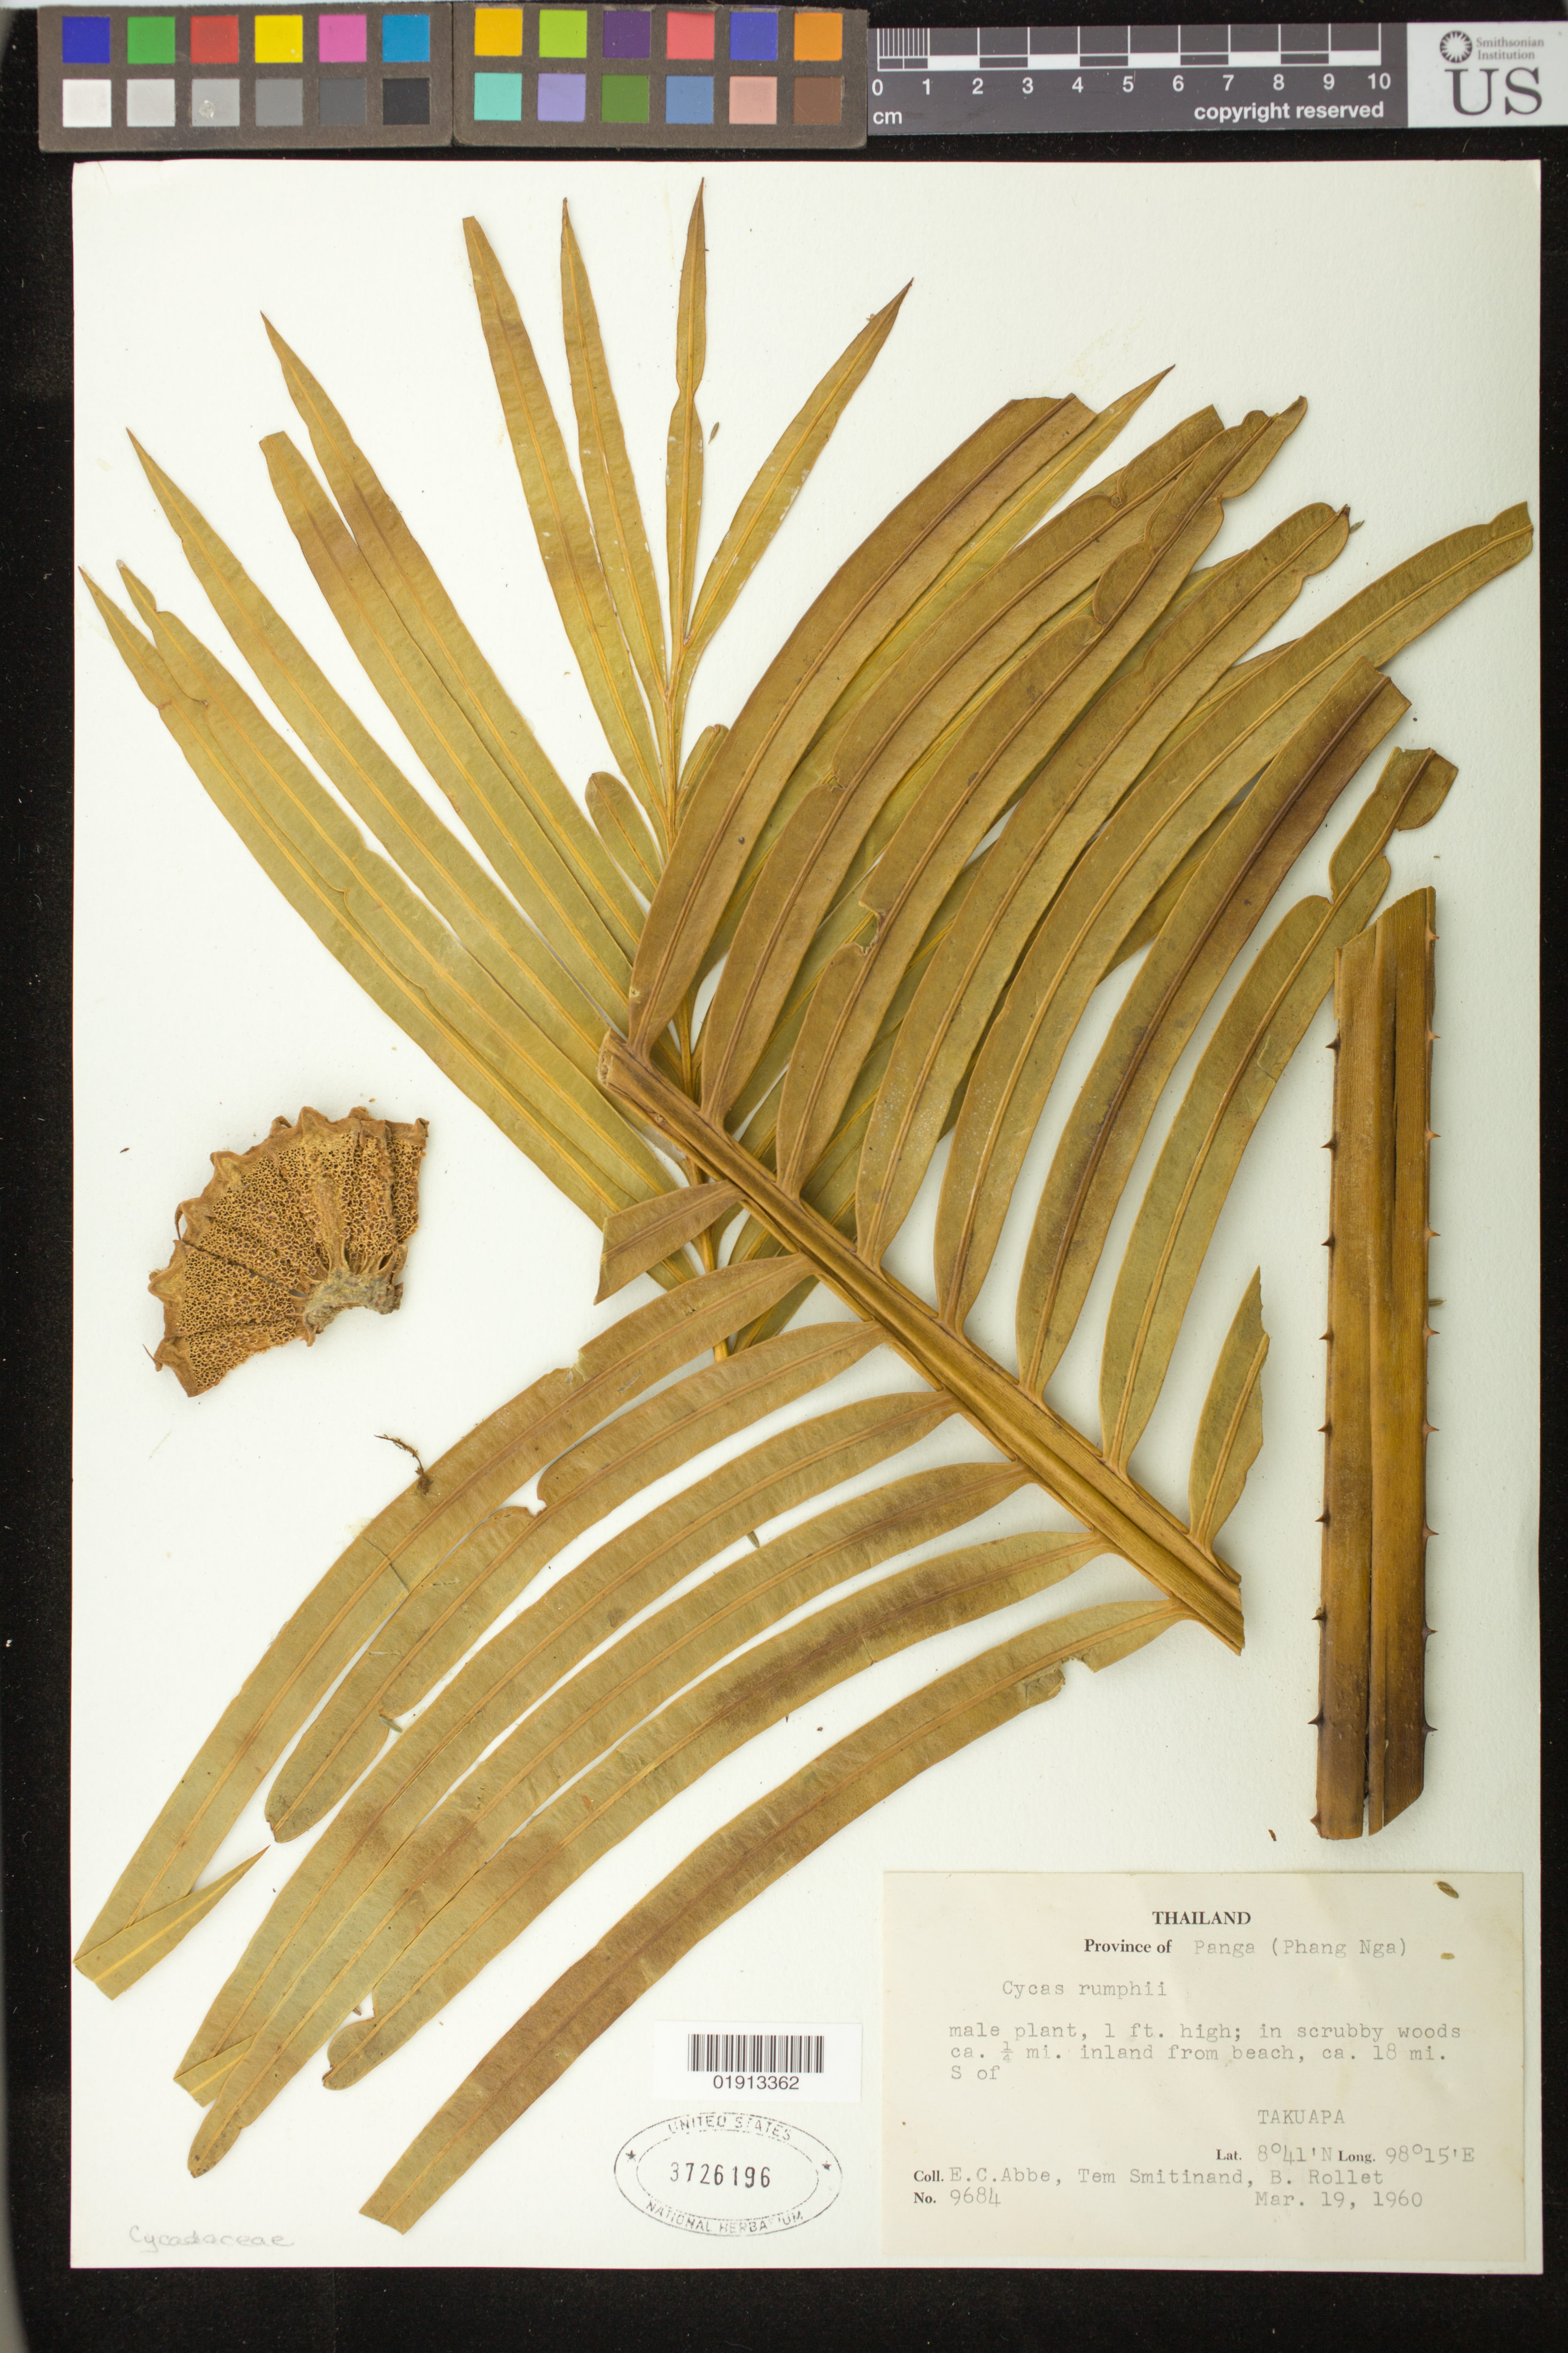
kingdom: Plantae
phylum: Tracheophyta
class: Cycadopsida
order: Cycadales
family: Cycadaceae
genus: Cycas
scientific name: Cycas rumphii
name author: Miq.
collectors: E. C. Abbe, T. Smitinand & B. Rollet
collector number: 9684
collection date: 1960-03-19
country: Thailand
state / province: Phang Nga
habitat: In scrubby woods, inland from beach.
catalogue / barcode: US 3726196